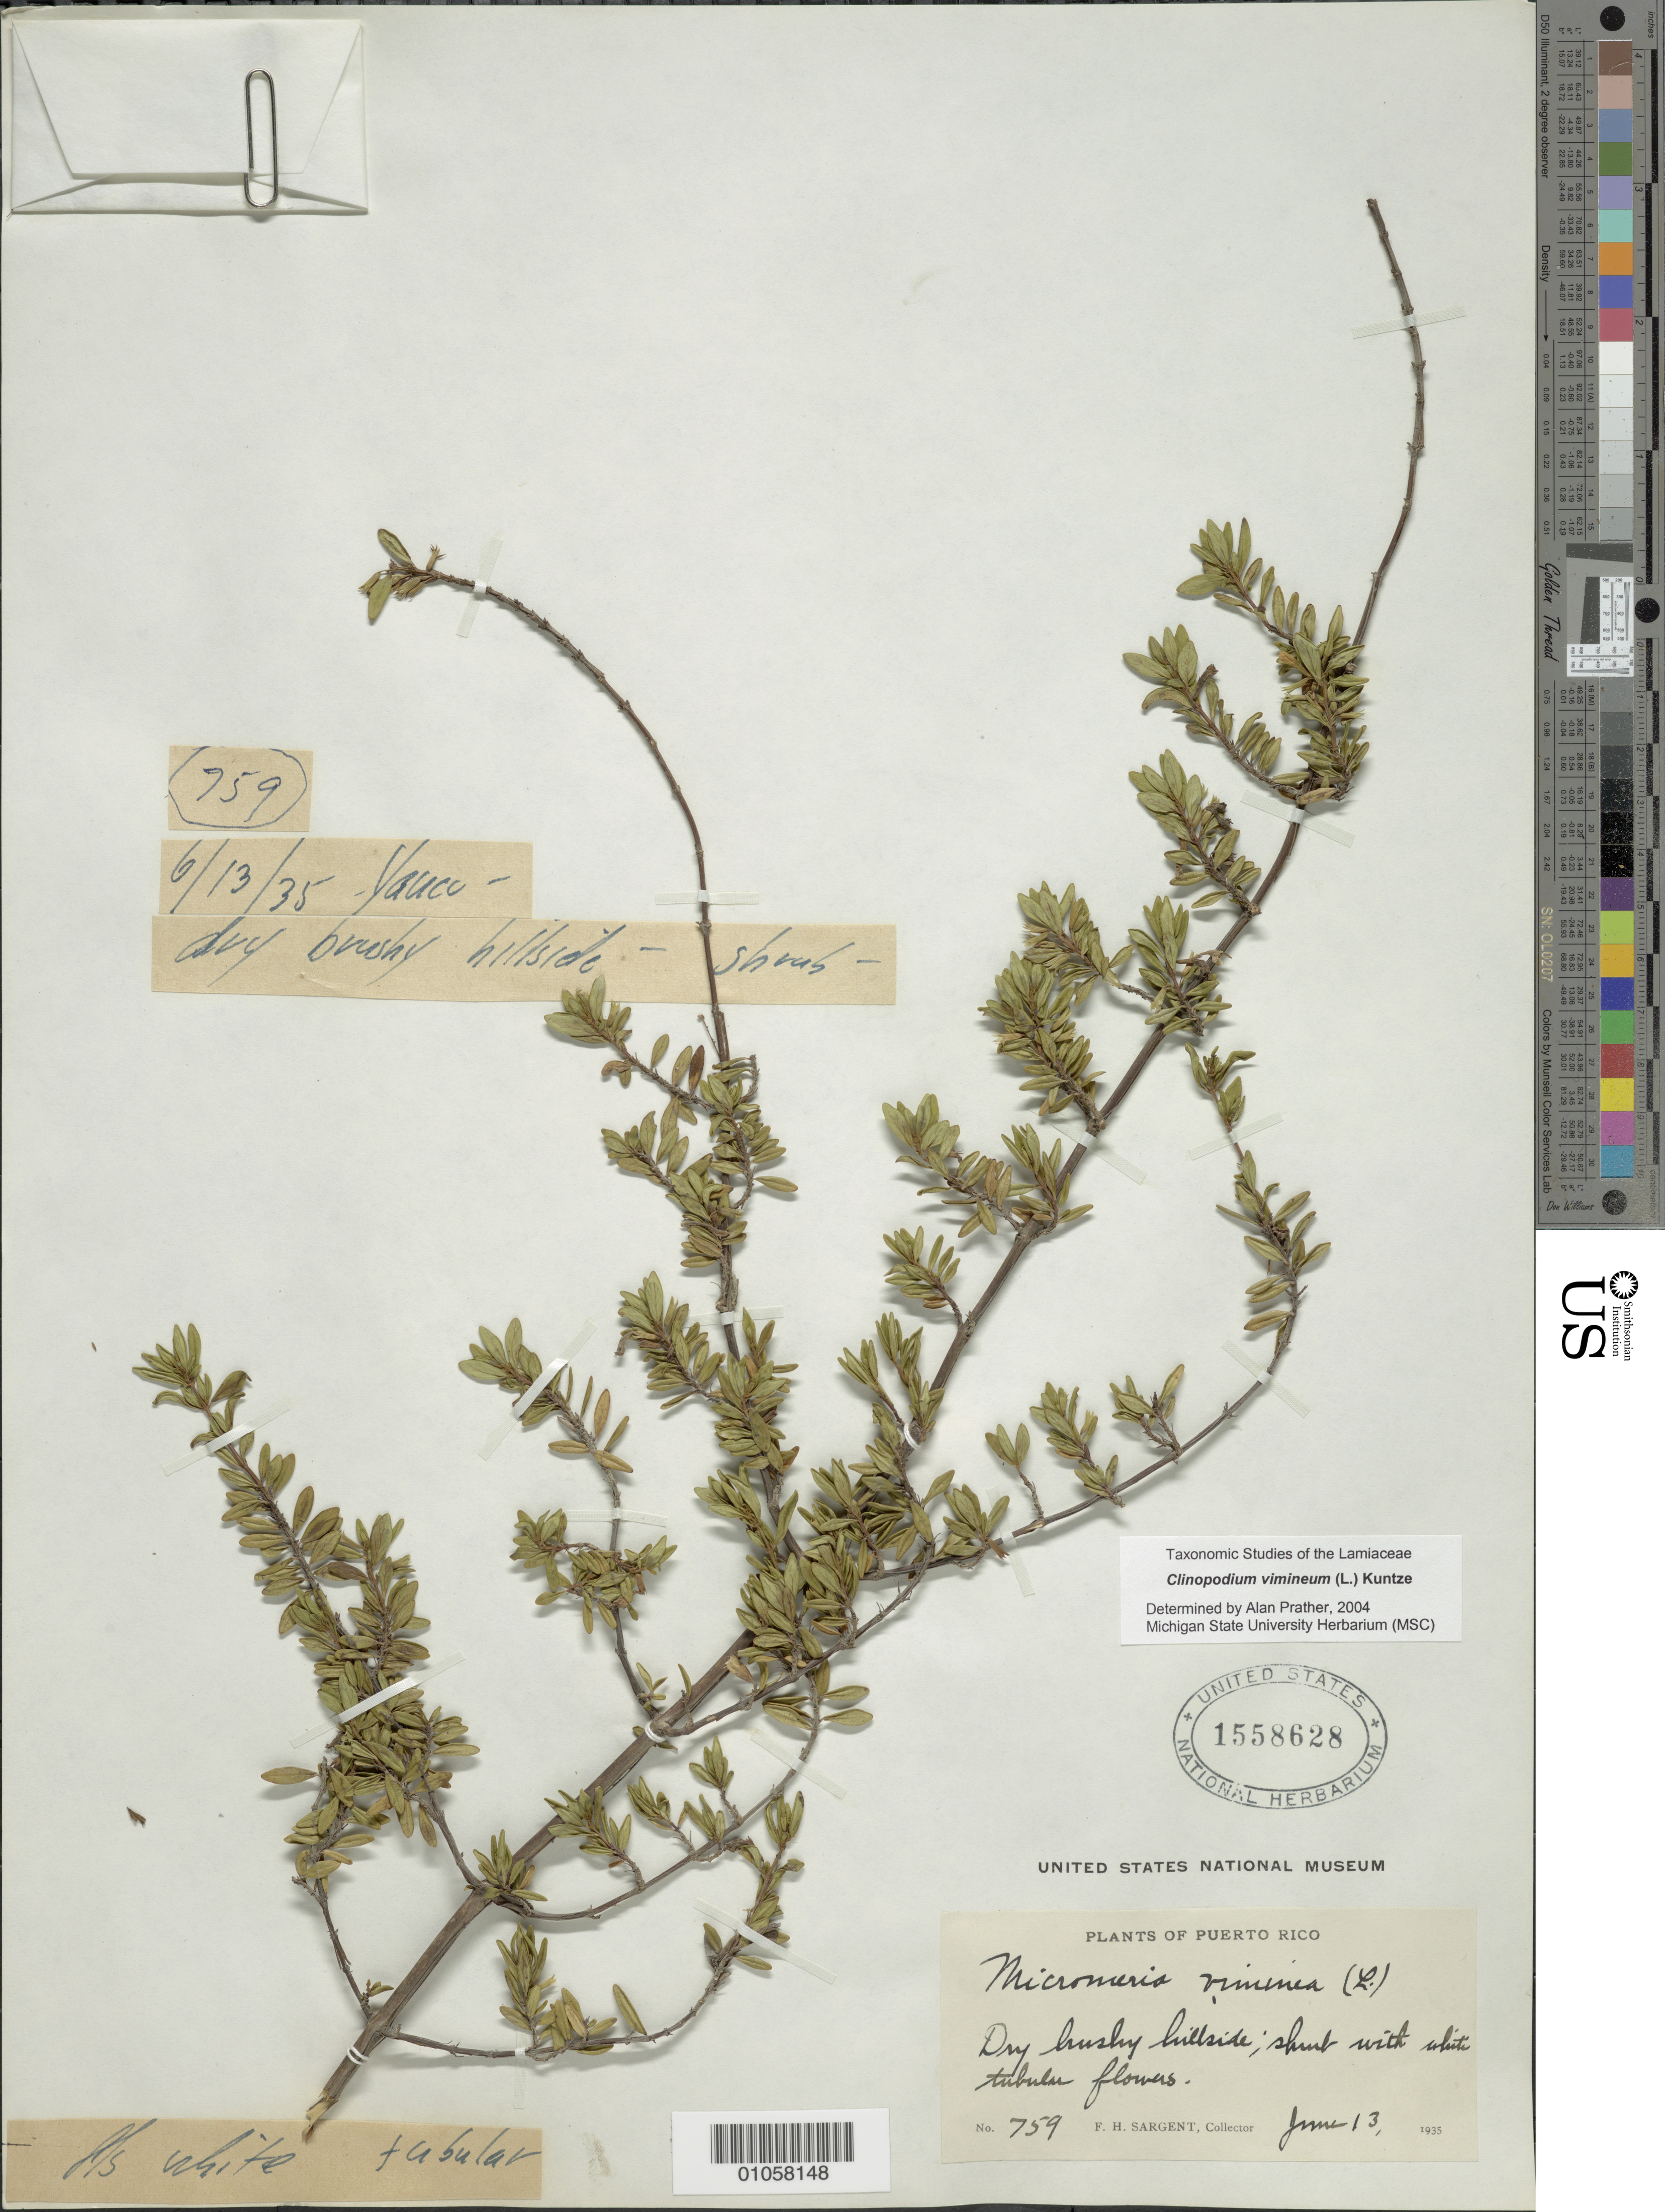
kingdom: Plantae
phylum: Tracheophyta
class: Magnoliopsida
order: Lamiales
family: Lamiaceae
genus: Clinopodium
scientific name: Clinopodium vimineum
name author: (L.) Kuntze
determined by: Prather, L. A.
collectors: F. H. Sargent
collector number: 759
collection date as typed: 13 Jun 1935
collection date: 1935-06-13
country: Puerto Rico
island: Puerto Rico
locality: Yauco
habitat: Dry brushy hillside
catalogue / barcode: US 1558628